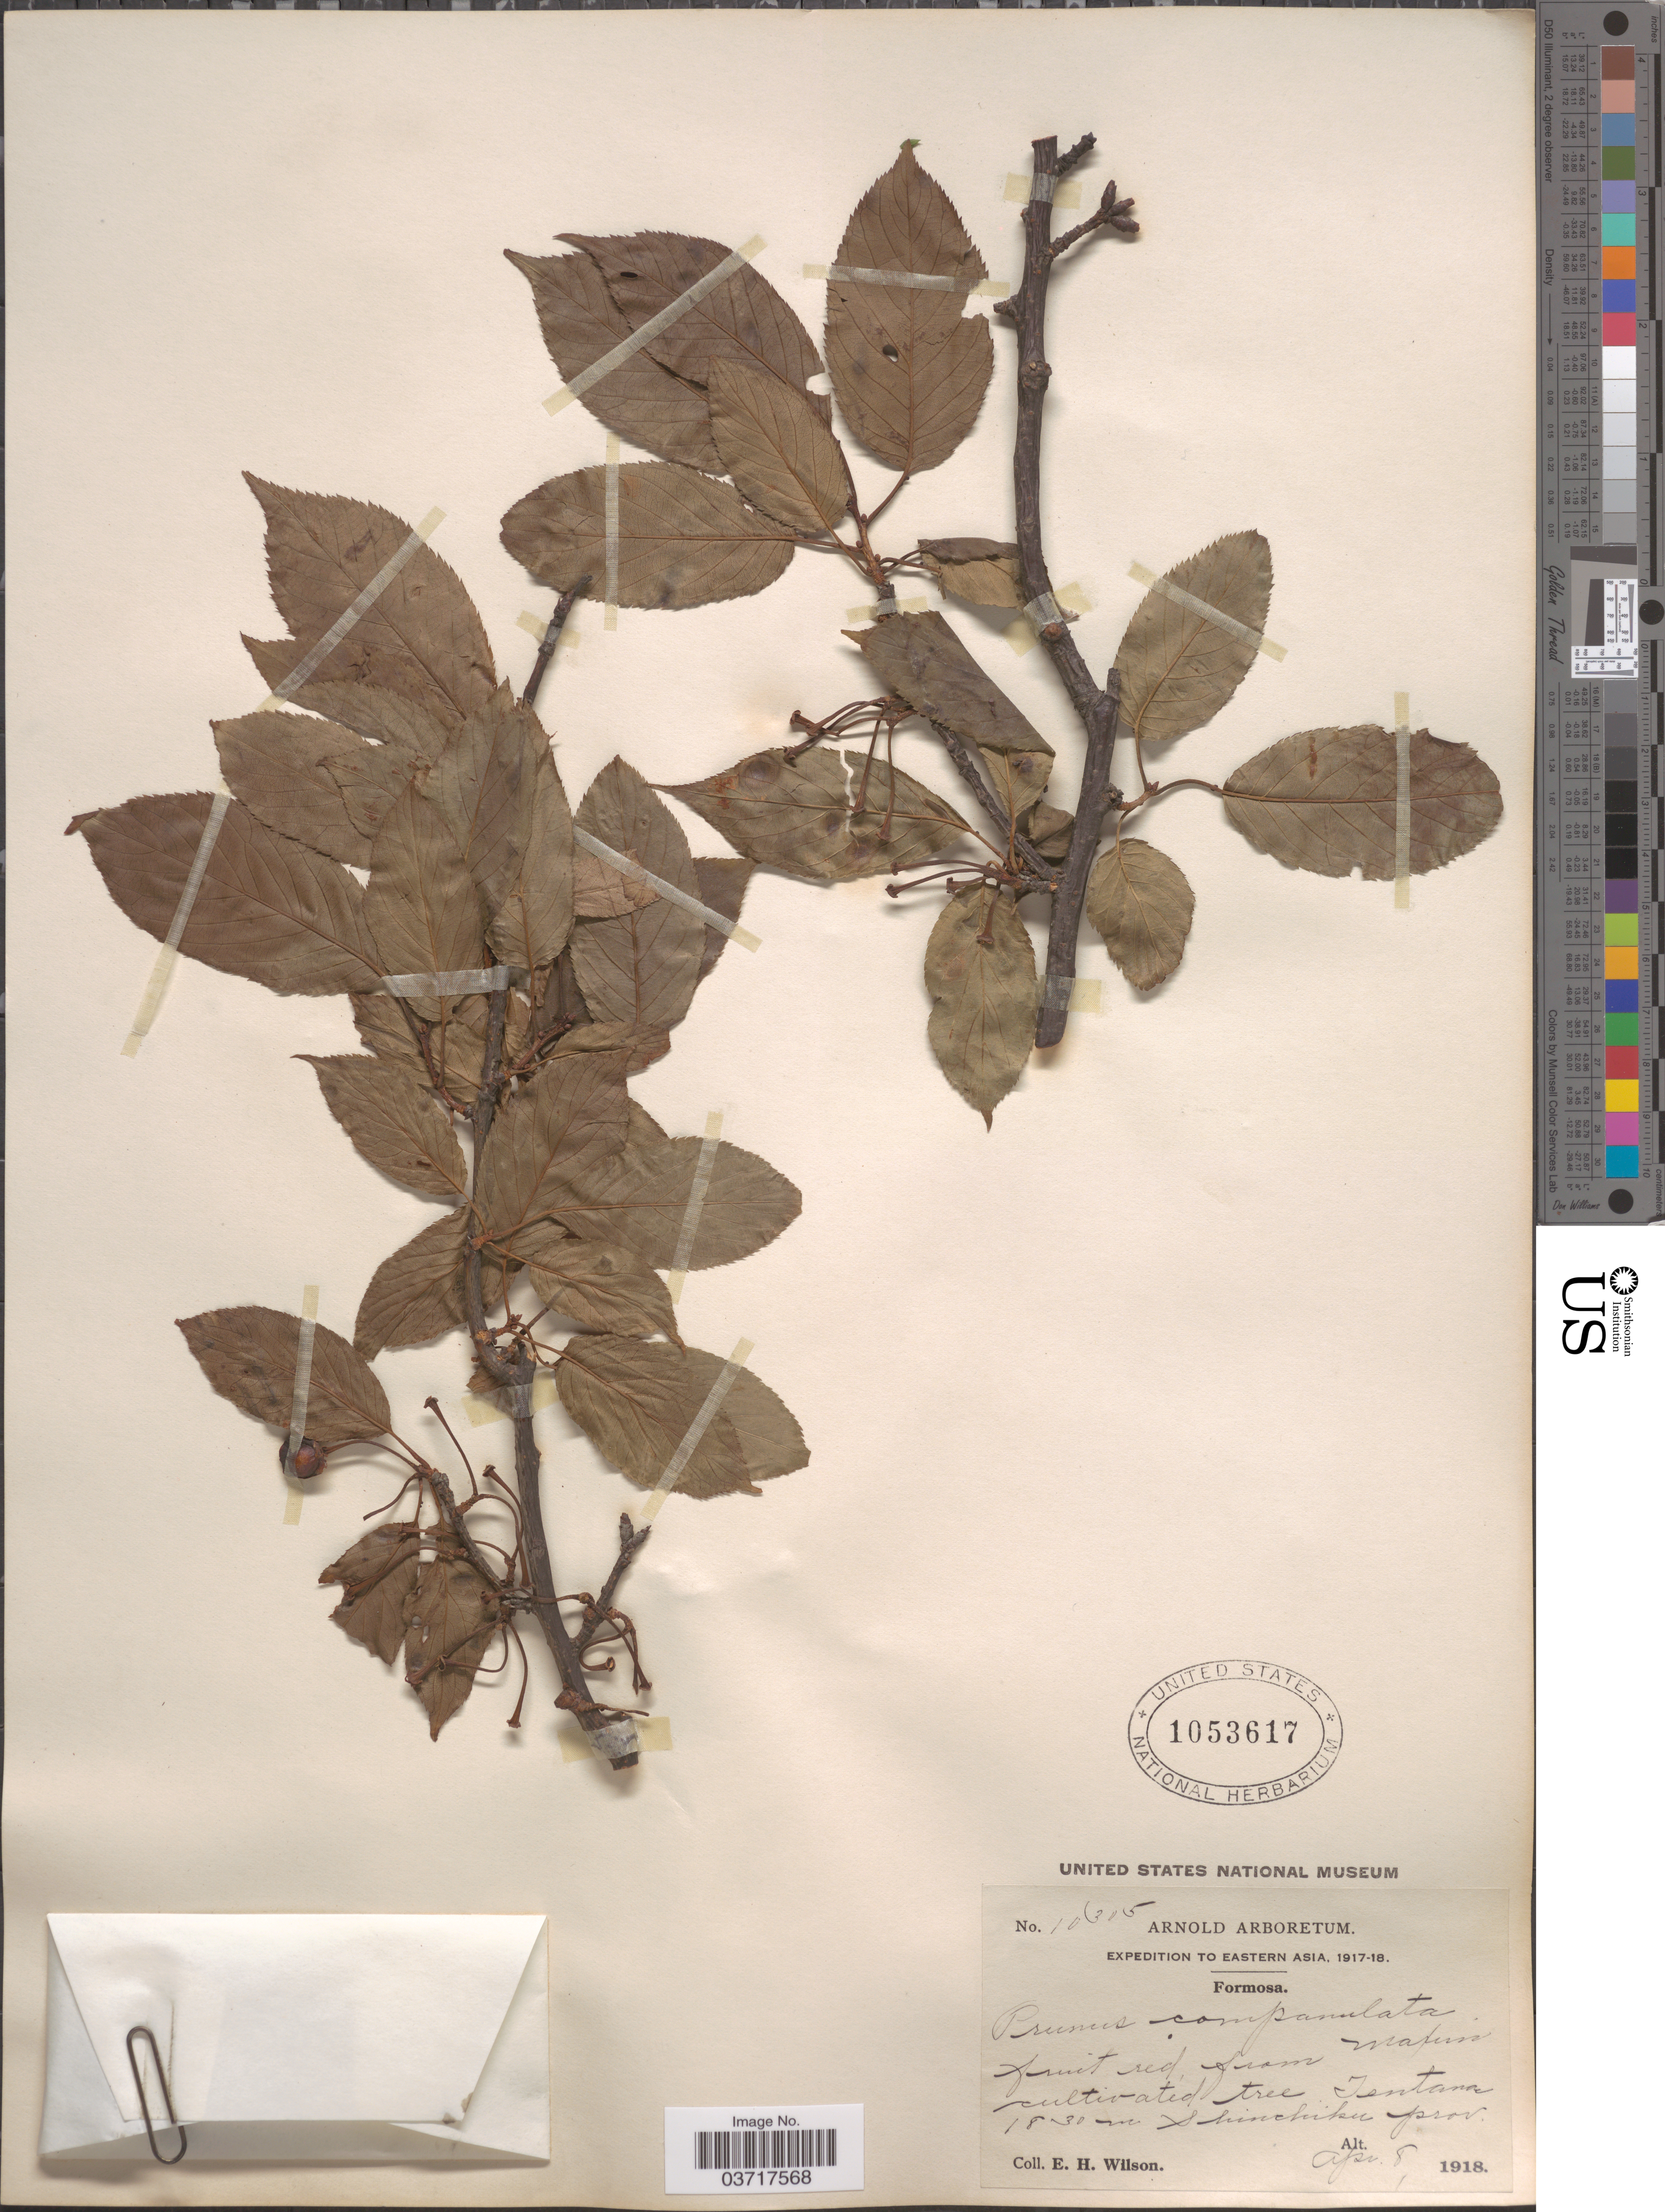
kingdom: Plantae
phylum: Tracheophyta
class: Magnoliopsida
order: Rosales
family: Rosaceae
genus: Prunus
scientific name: Prunus campanulata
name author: Maxim.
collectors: E. Wilson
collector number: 10305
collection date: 1918-04-08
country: Taiwan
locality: Formosa. Eastern Asia. Shinchiku prov.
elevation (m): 1830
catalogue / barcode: US 1053617